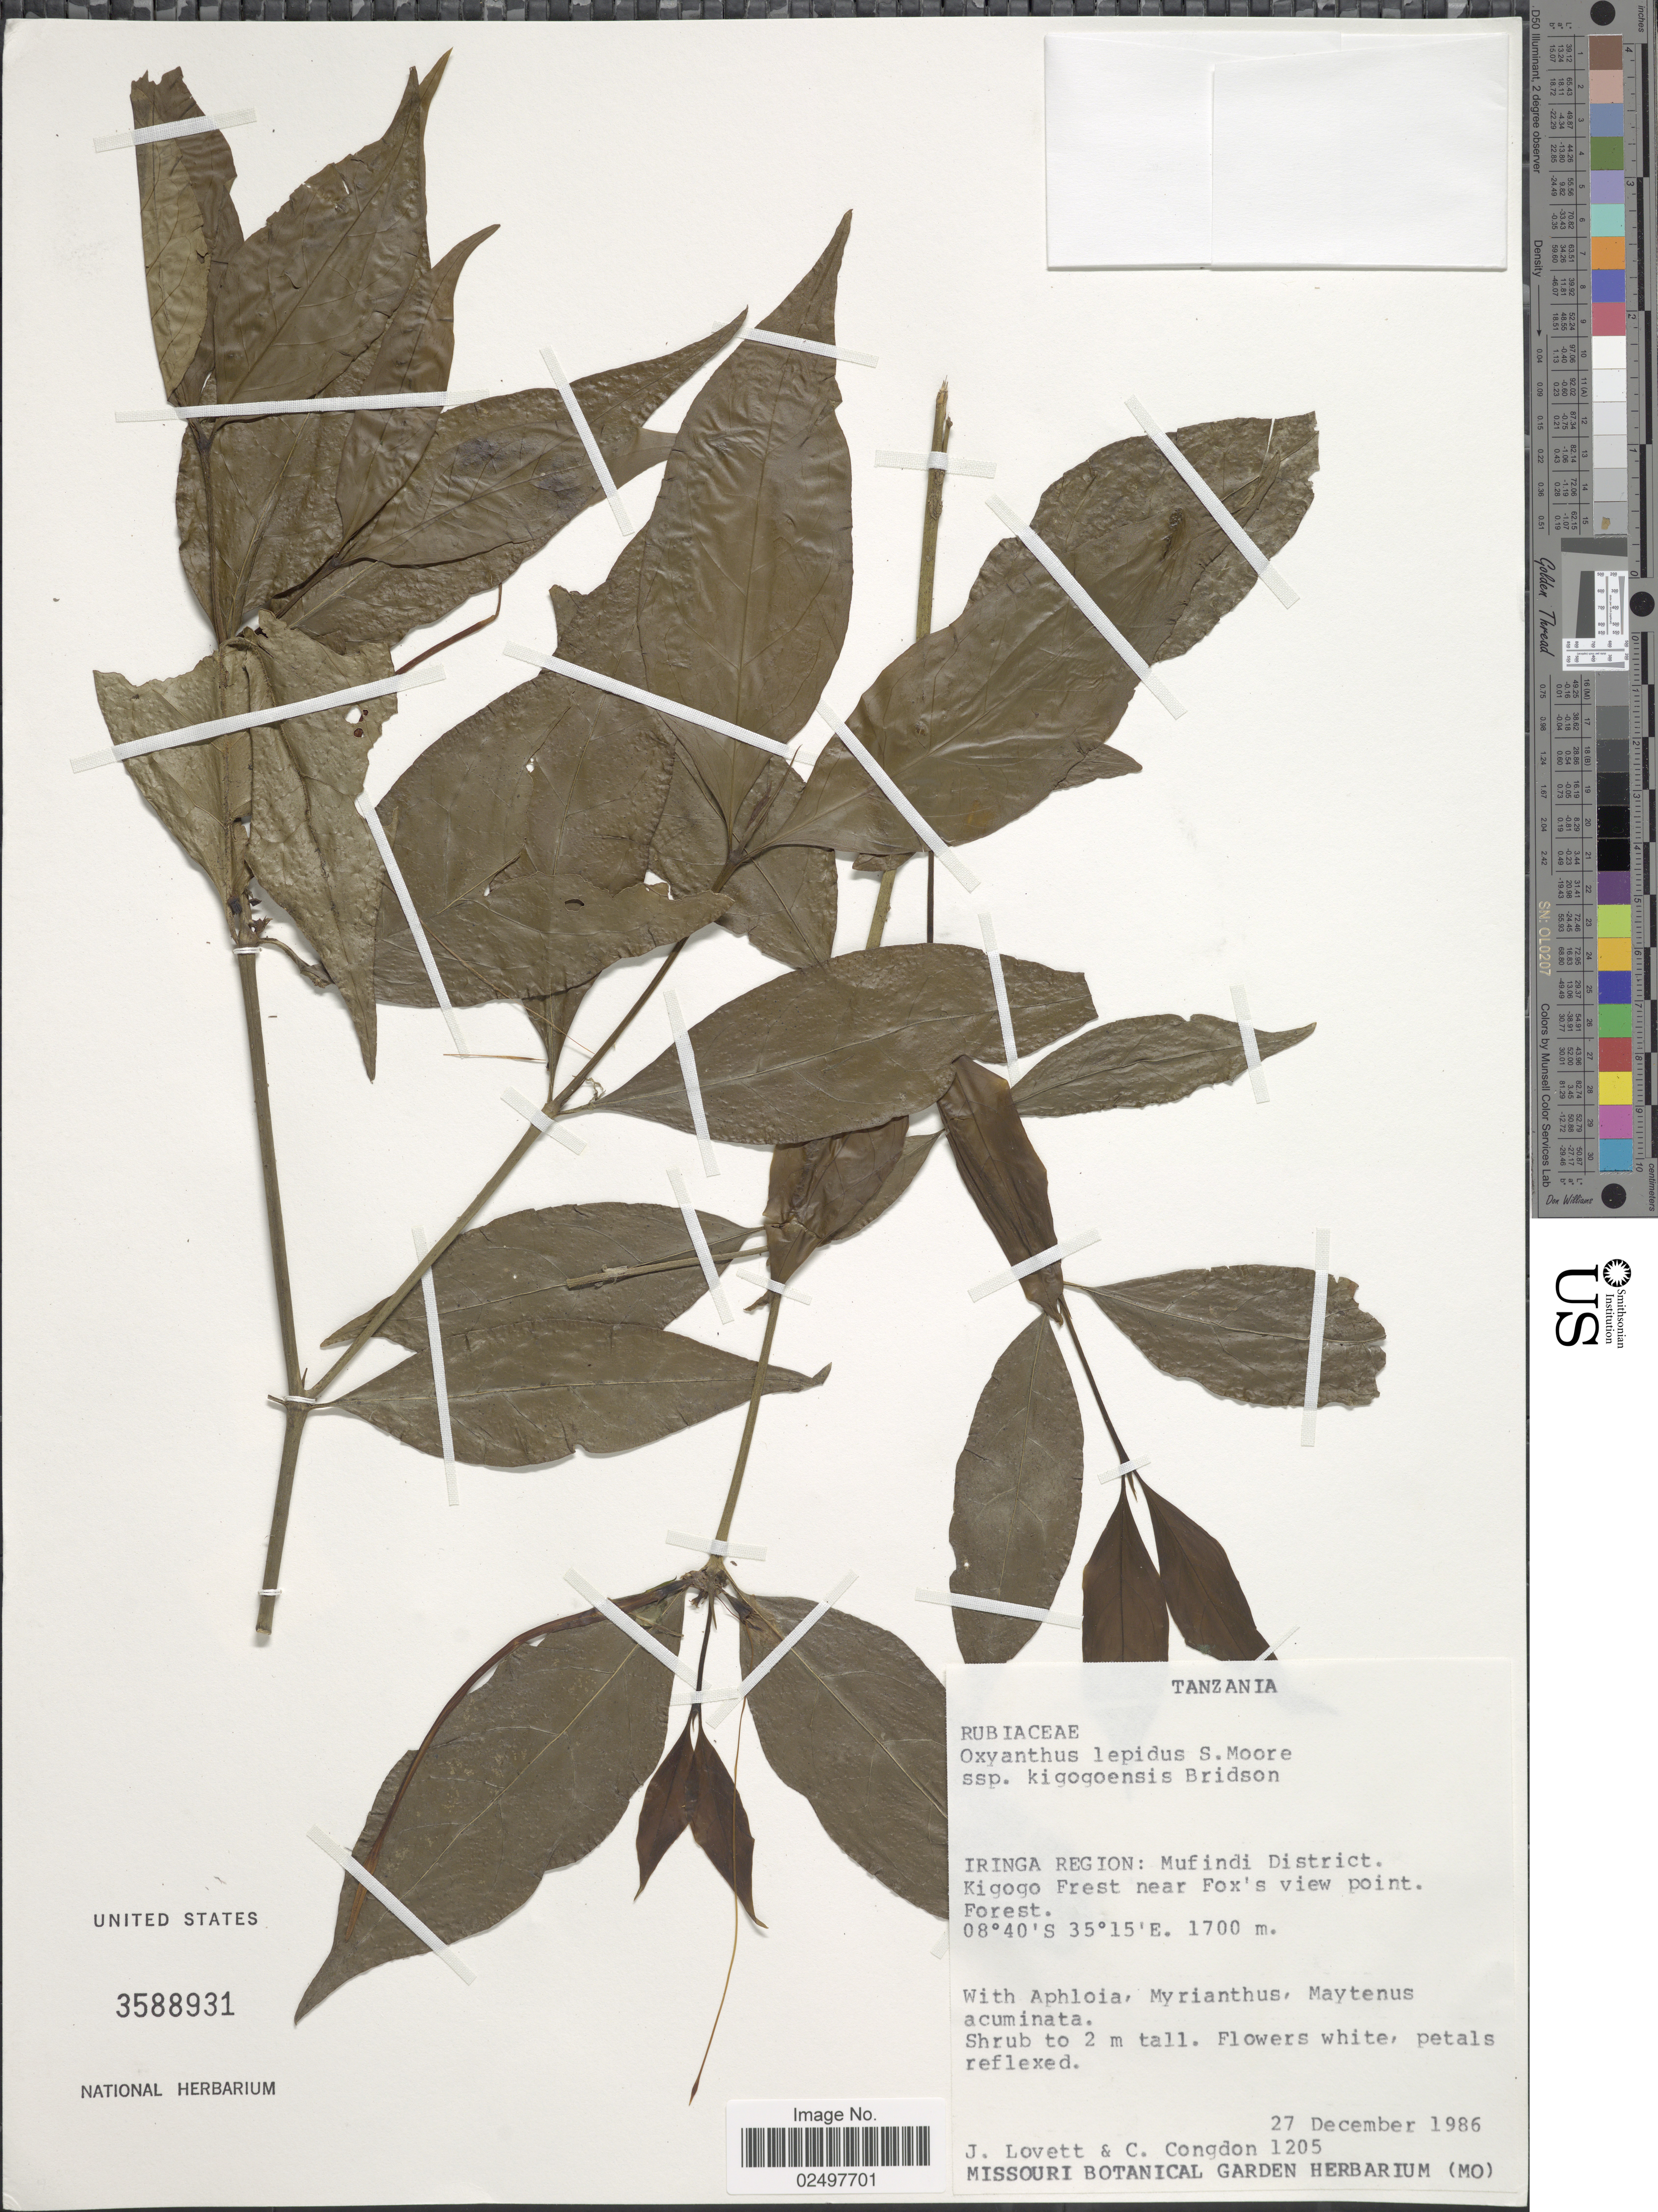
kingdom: Plantae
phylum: Tracheophyta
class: Magnoliopsida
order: Gentianales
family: Rubiaceae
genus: Oxyanthus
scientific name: Oxyanthus lepidus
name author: S. Moore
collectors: J. Lovett & C. Congdon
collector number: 1205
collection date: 1986-12-27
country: Tanzania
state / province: Iringa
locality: Iringa Region: Mufindi District, Kigogo Frest near Fox's view point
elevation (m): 1700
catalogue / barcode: US 3588931